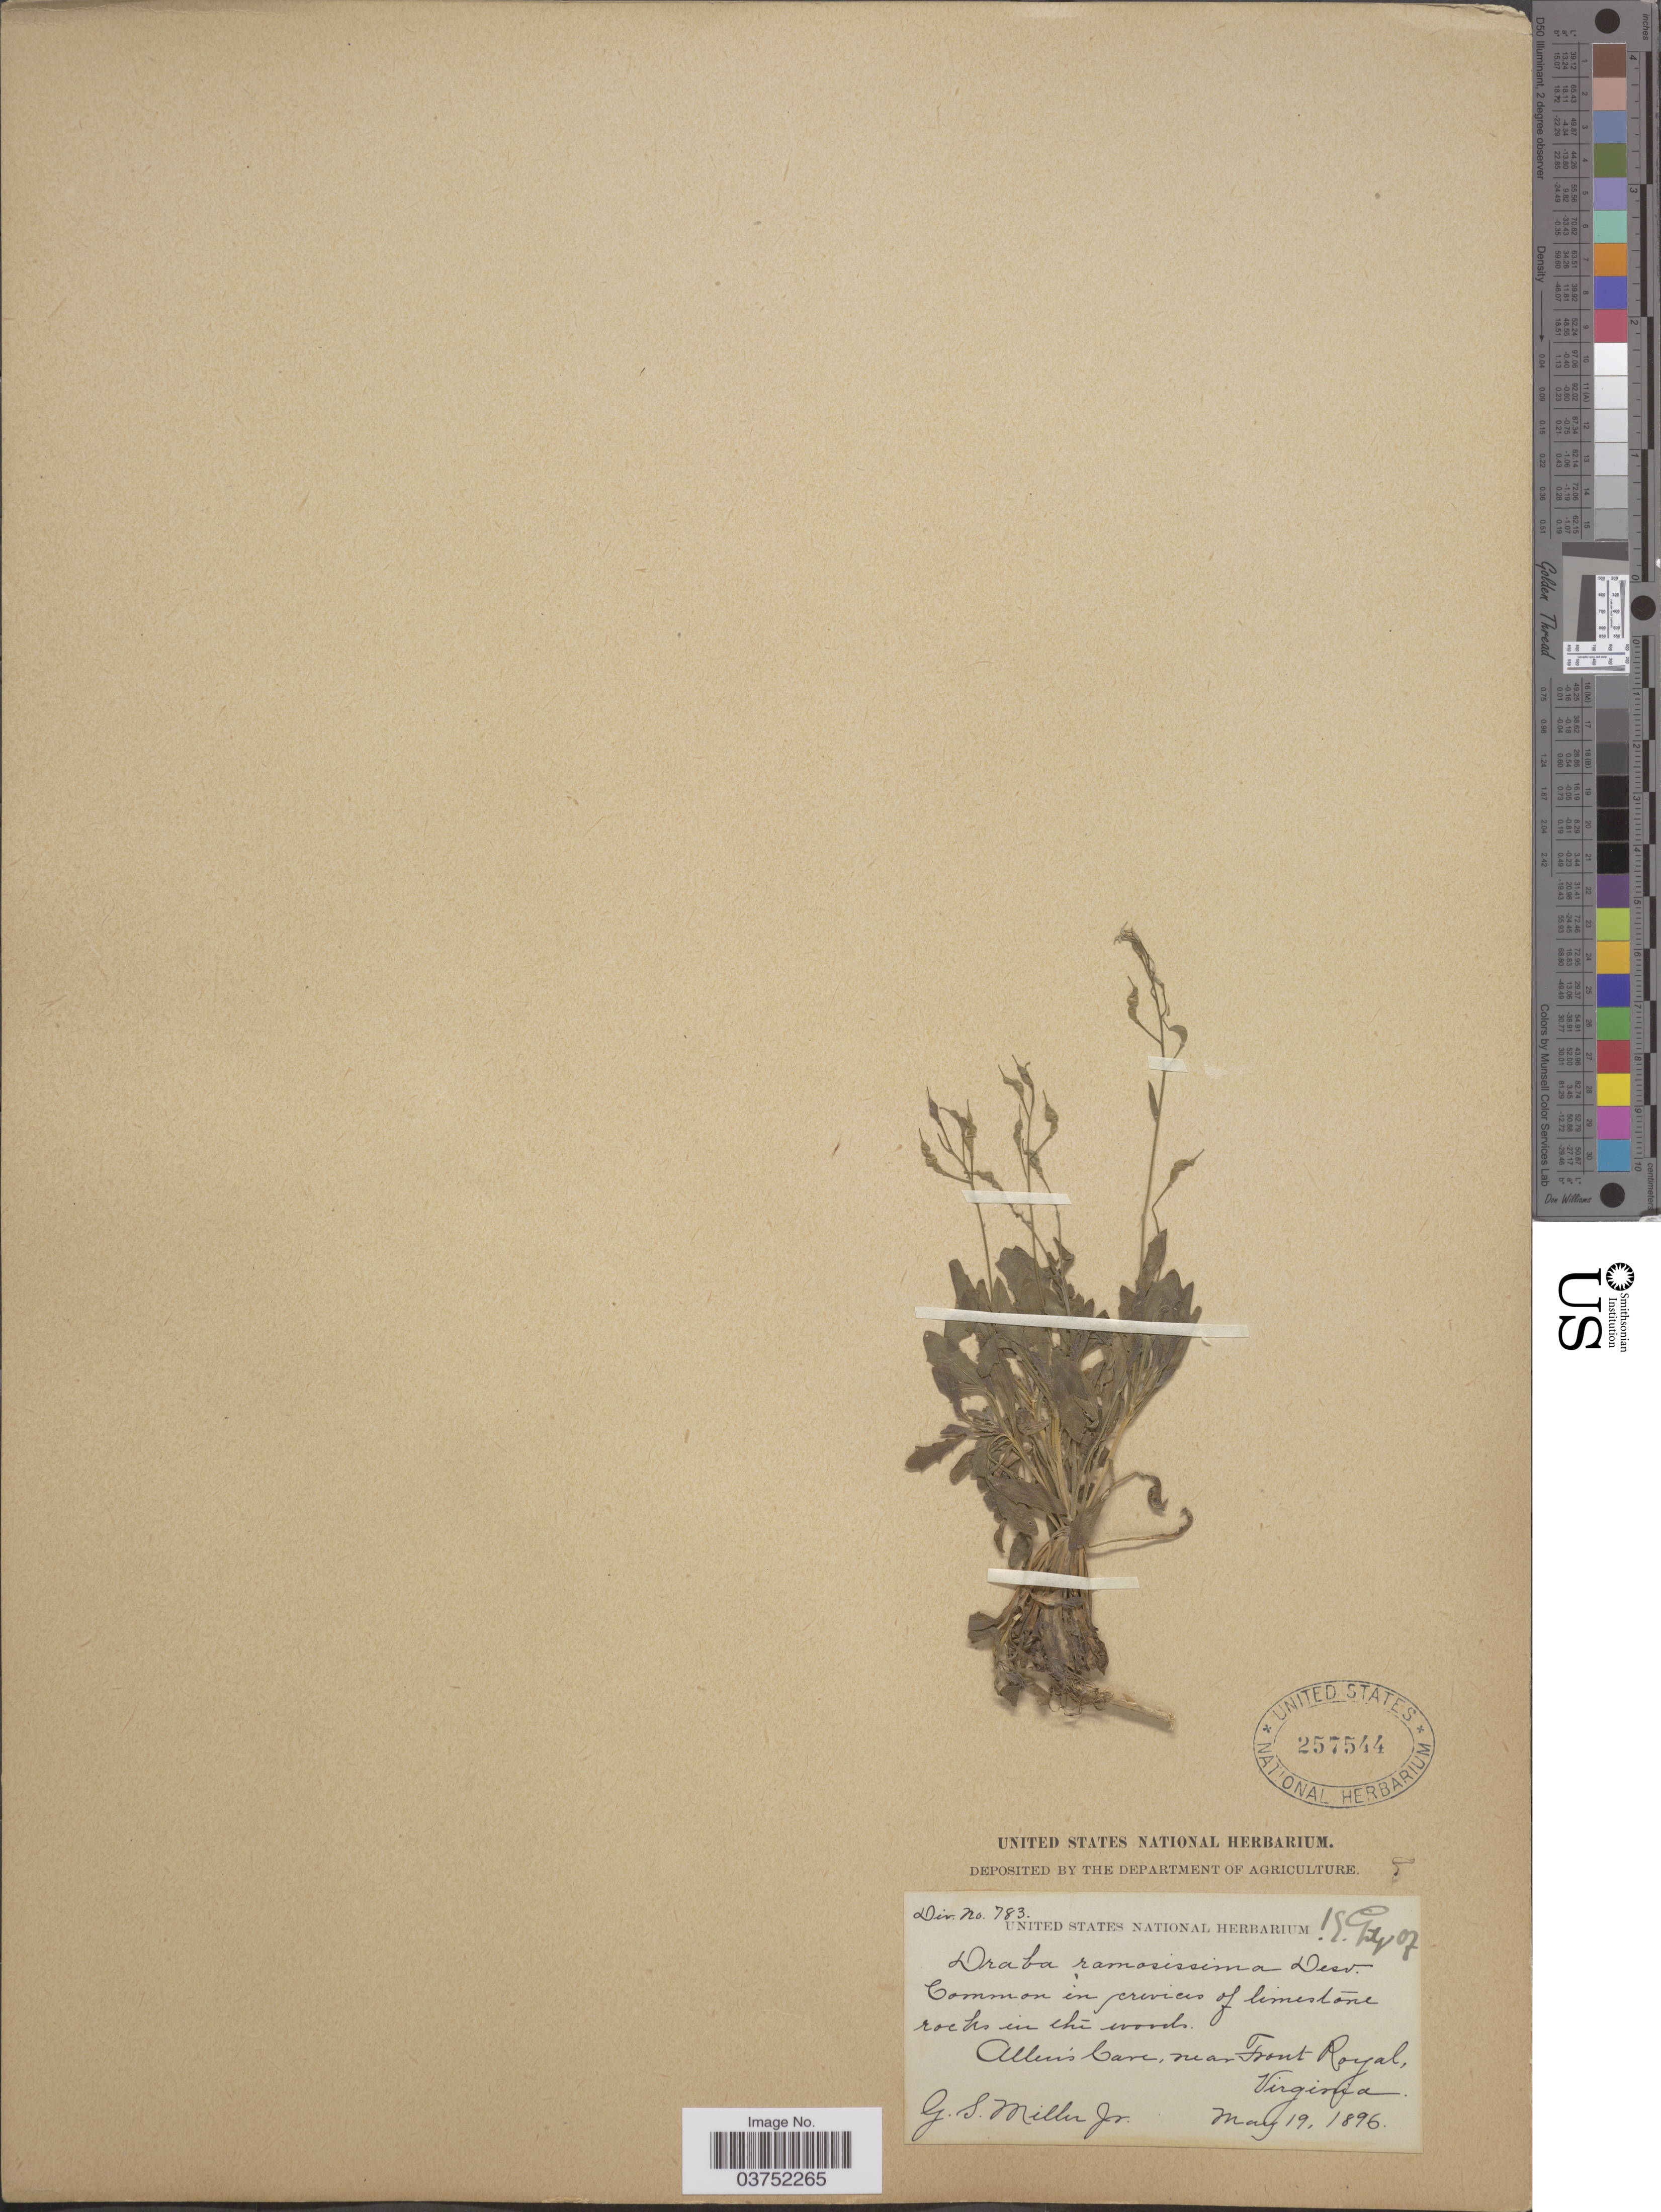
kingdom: Plantae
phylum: Tracheophyta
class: Magnoliopsida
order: Brassicales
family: Brassicaceae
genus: Draba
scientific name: Draba ramosissima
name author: Desv.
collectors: G. S. Miller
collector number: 783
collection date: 1896-05-19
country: United States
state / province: Virginia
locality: Allen's Cave, near Front Royal.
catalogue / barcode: US 257544